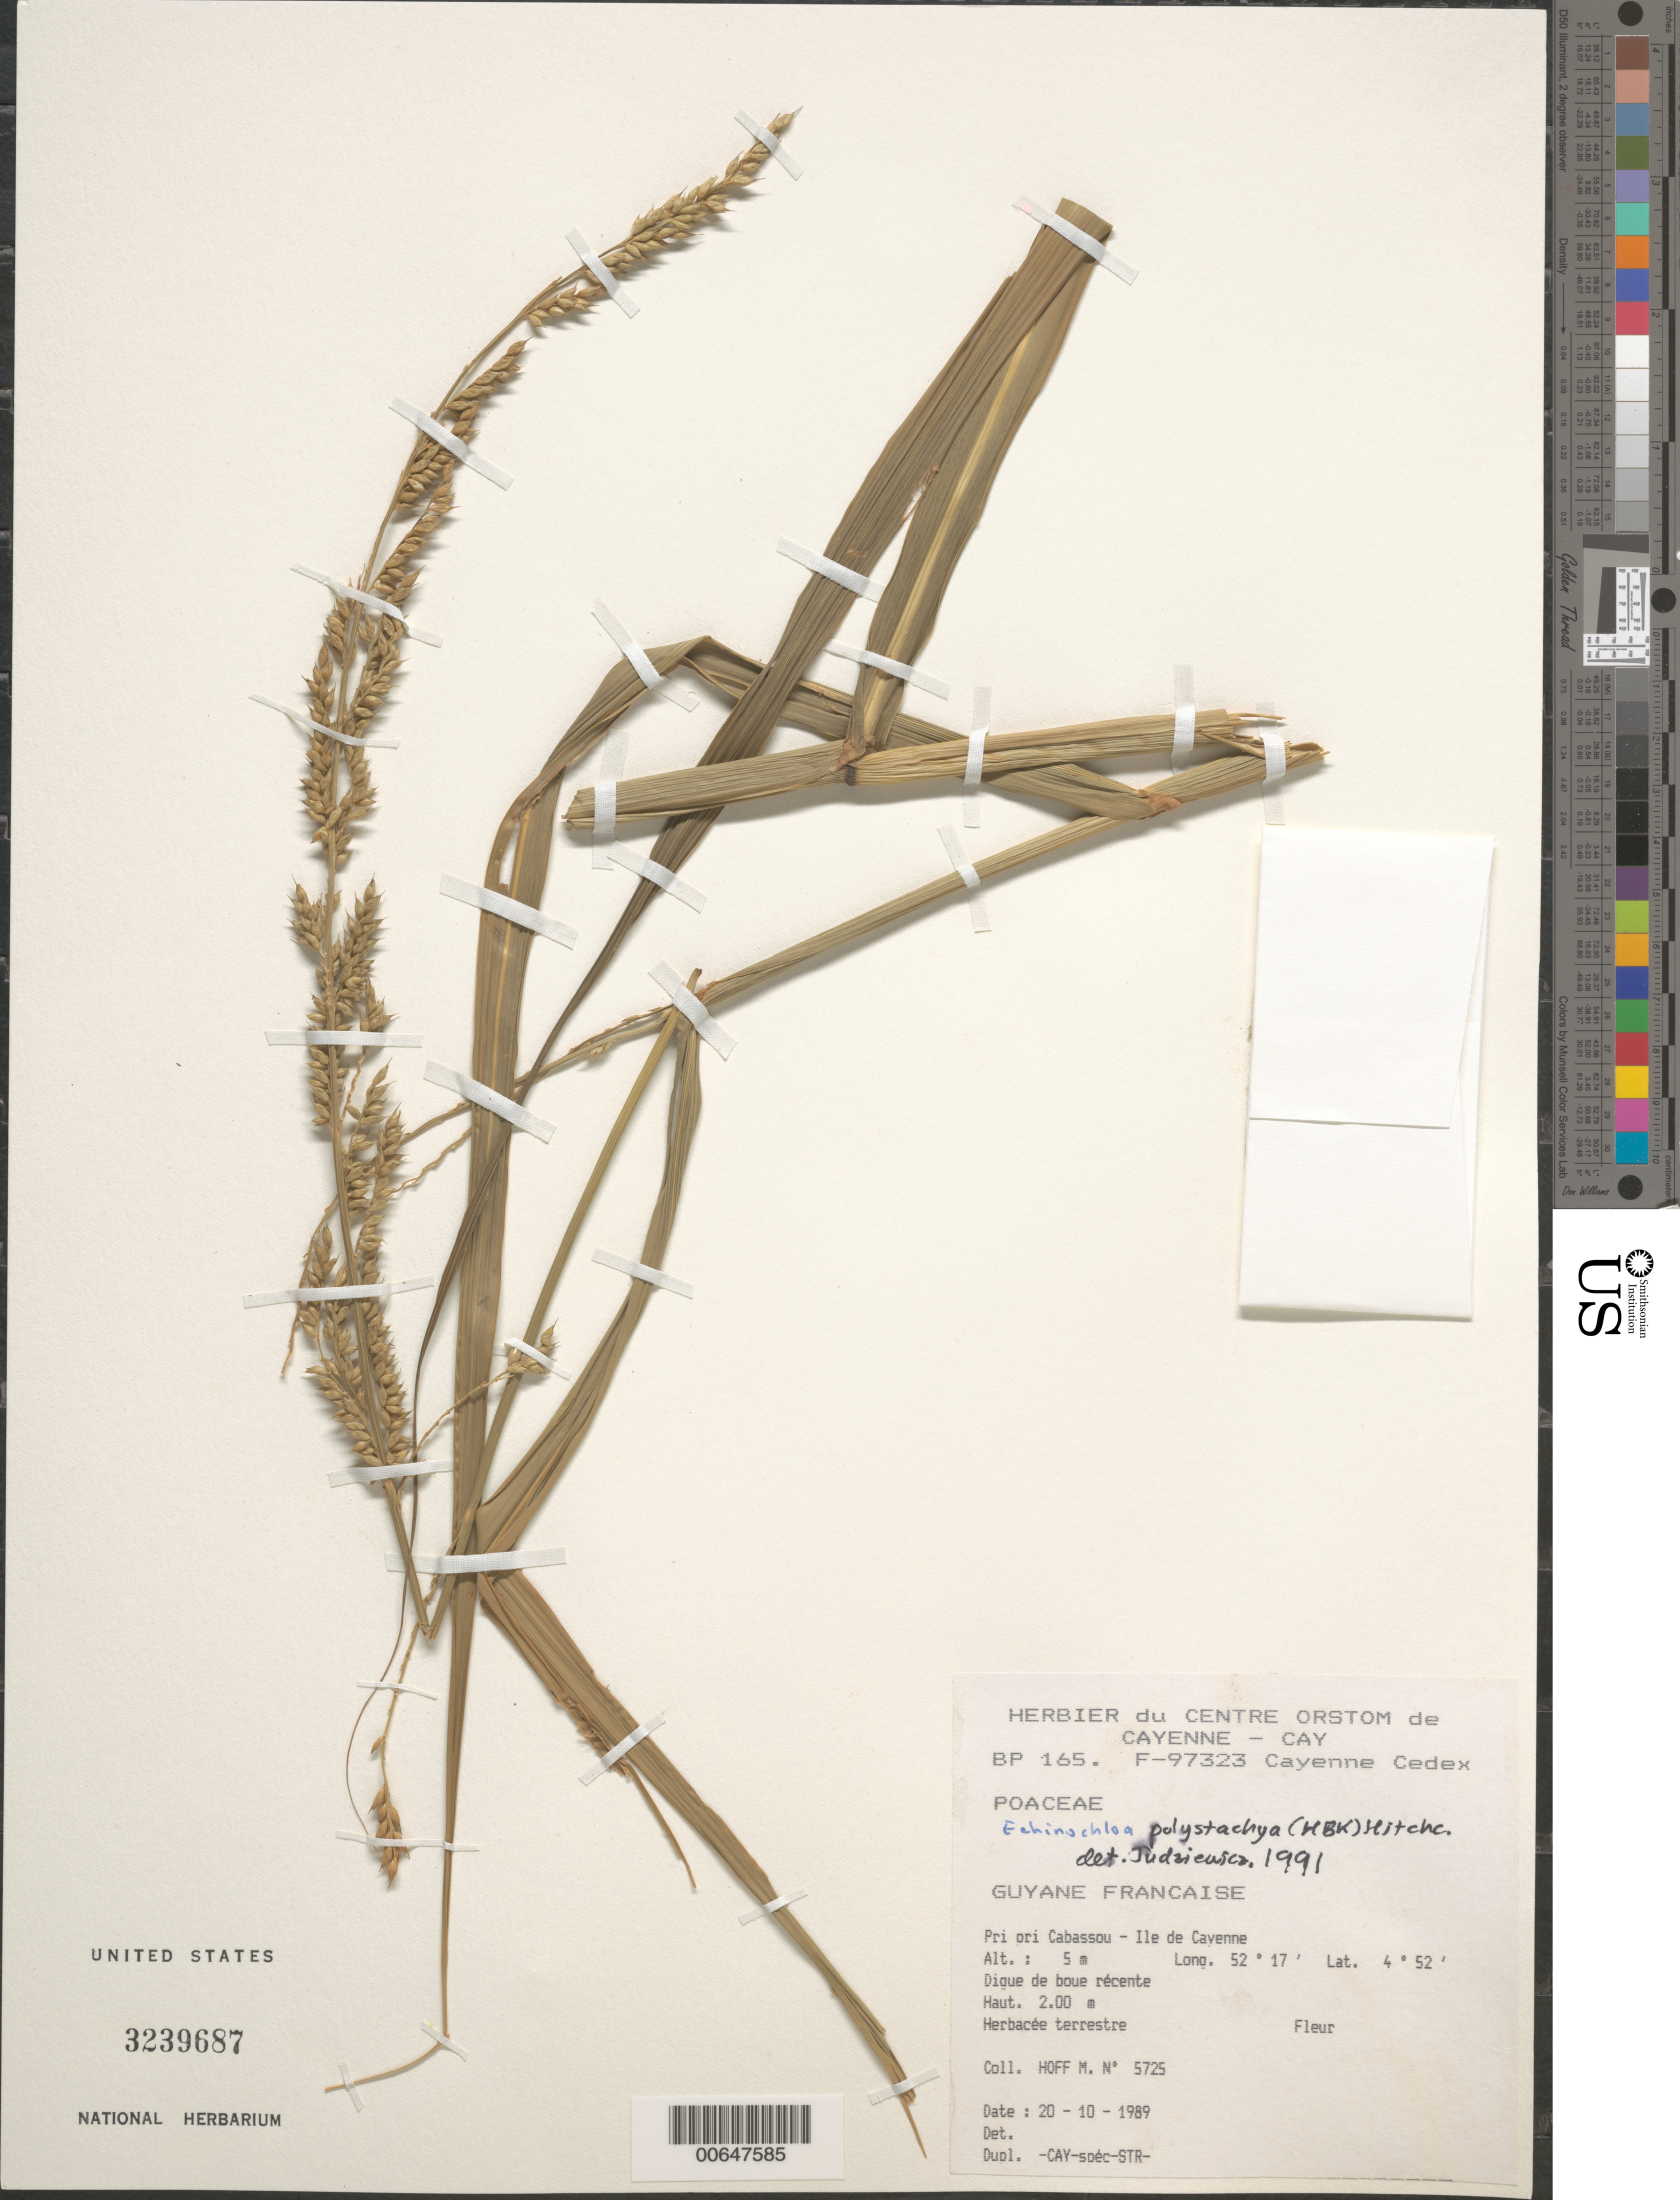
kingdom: Plantae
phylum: Tracheophyta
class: Liliopsida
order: Poales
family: Poaceae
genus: Echinochloa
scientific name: Echinochloa polystachya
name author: (Kunth) Hitchc.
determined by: Judziewicz, E. J.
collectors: M. Hoff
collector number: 5725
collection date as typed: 20-Oct-89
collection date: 1989-10-20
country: French Guiana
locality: Pripris Cabassou, Ile de Cayenne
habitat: Recent mud dam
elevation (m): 5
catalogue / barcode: US 3239687